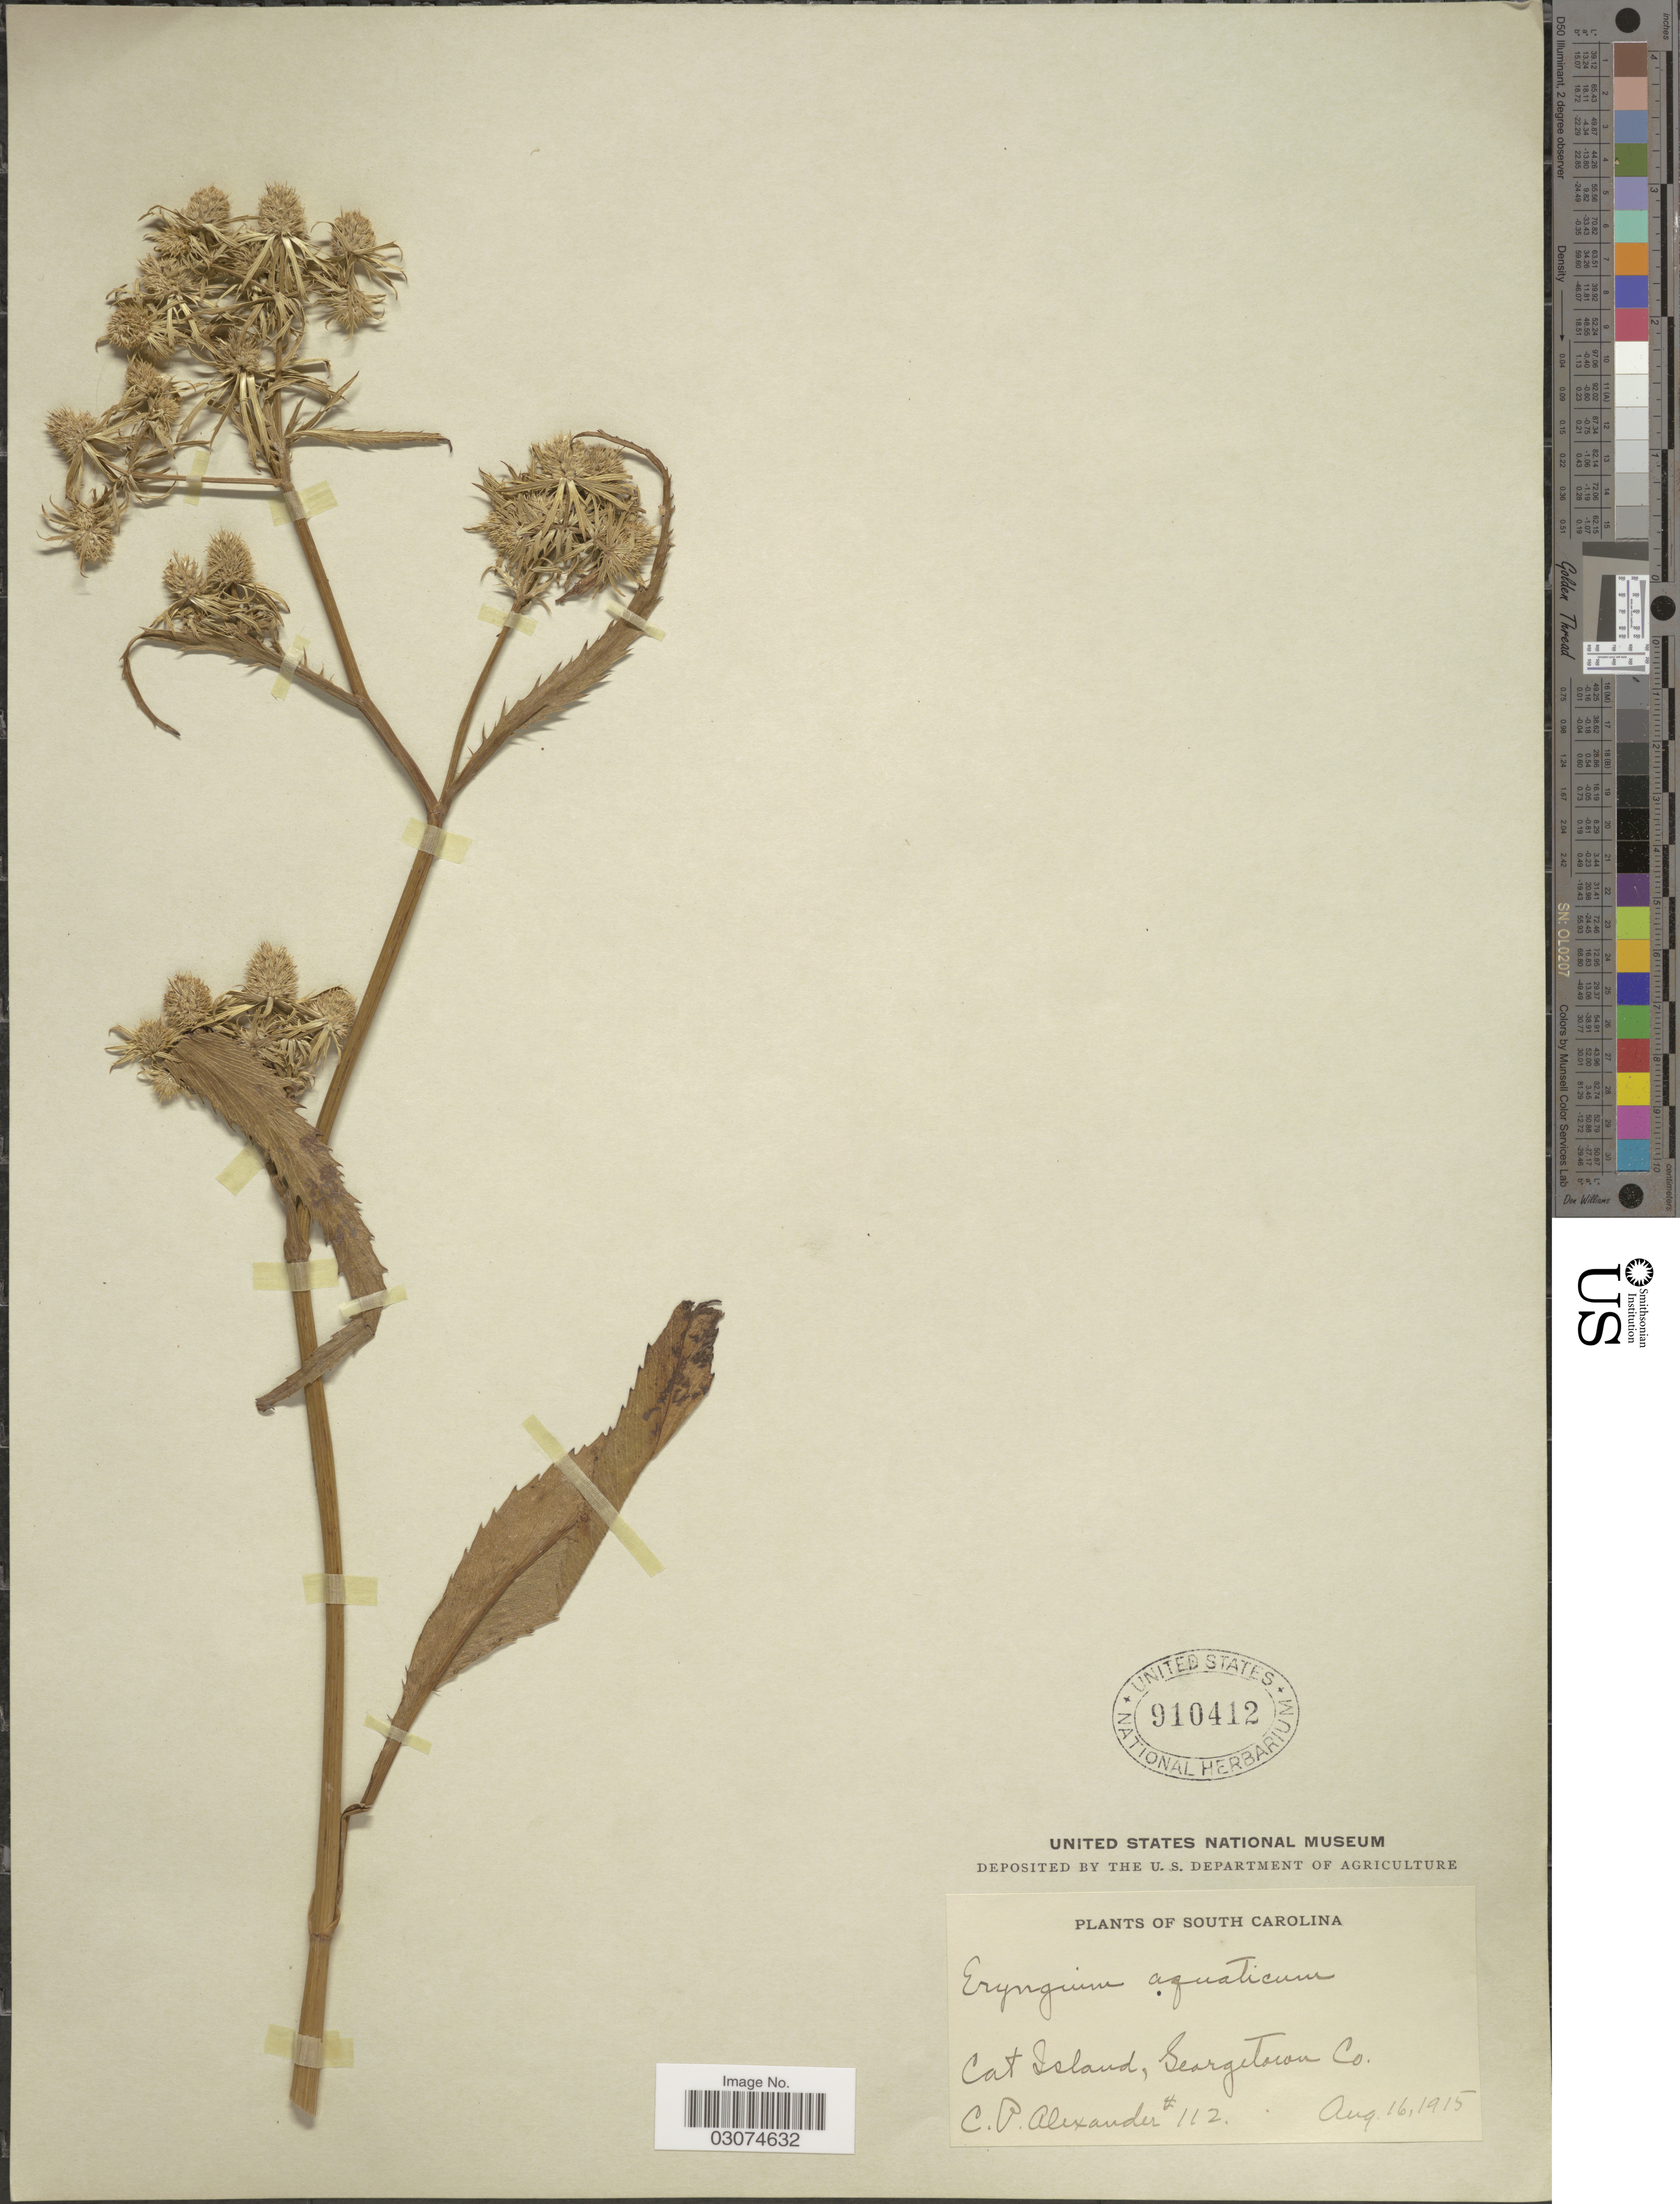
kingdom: Plantae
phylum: Tracheophyta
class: Magnoliopsida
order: Apiales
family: Apiaceae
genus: Eryngium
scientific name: Eryngium aquaticum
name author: L.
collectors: C. P. Alexander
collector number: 112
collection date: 1915-08-16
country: United States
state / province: South Carolina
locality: Cat Island, Georgetown Co.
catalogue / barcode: US 910412